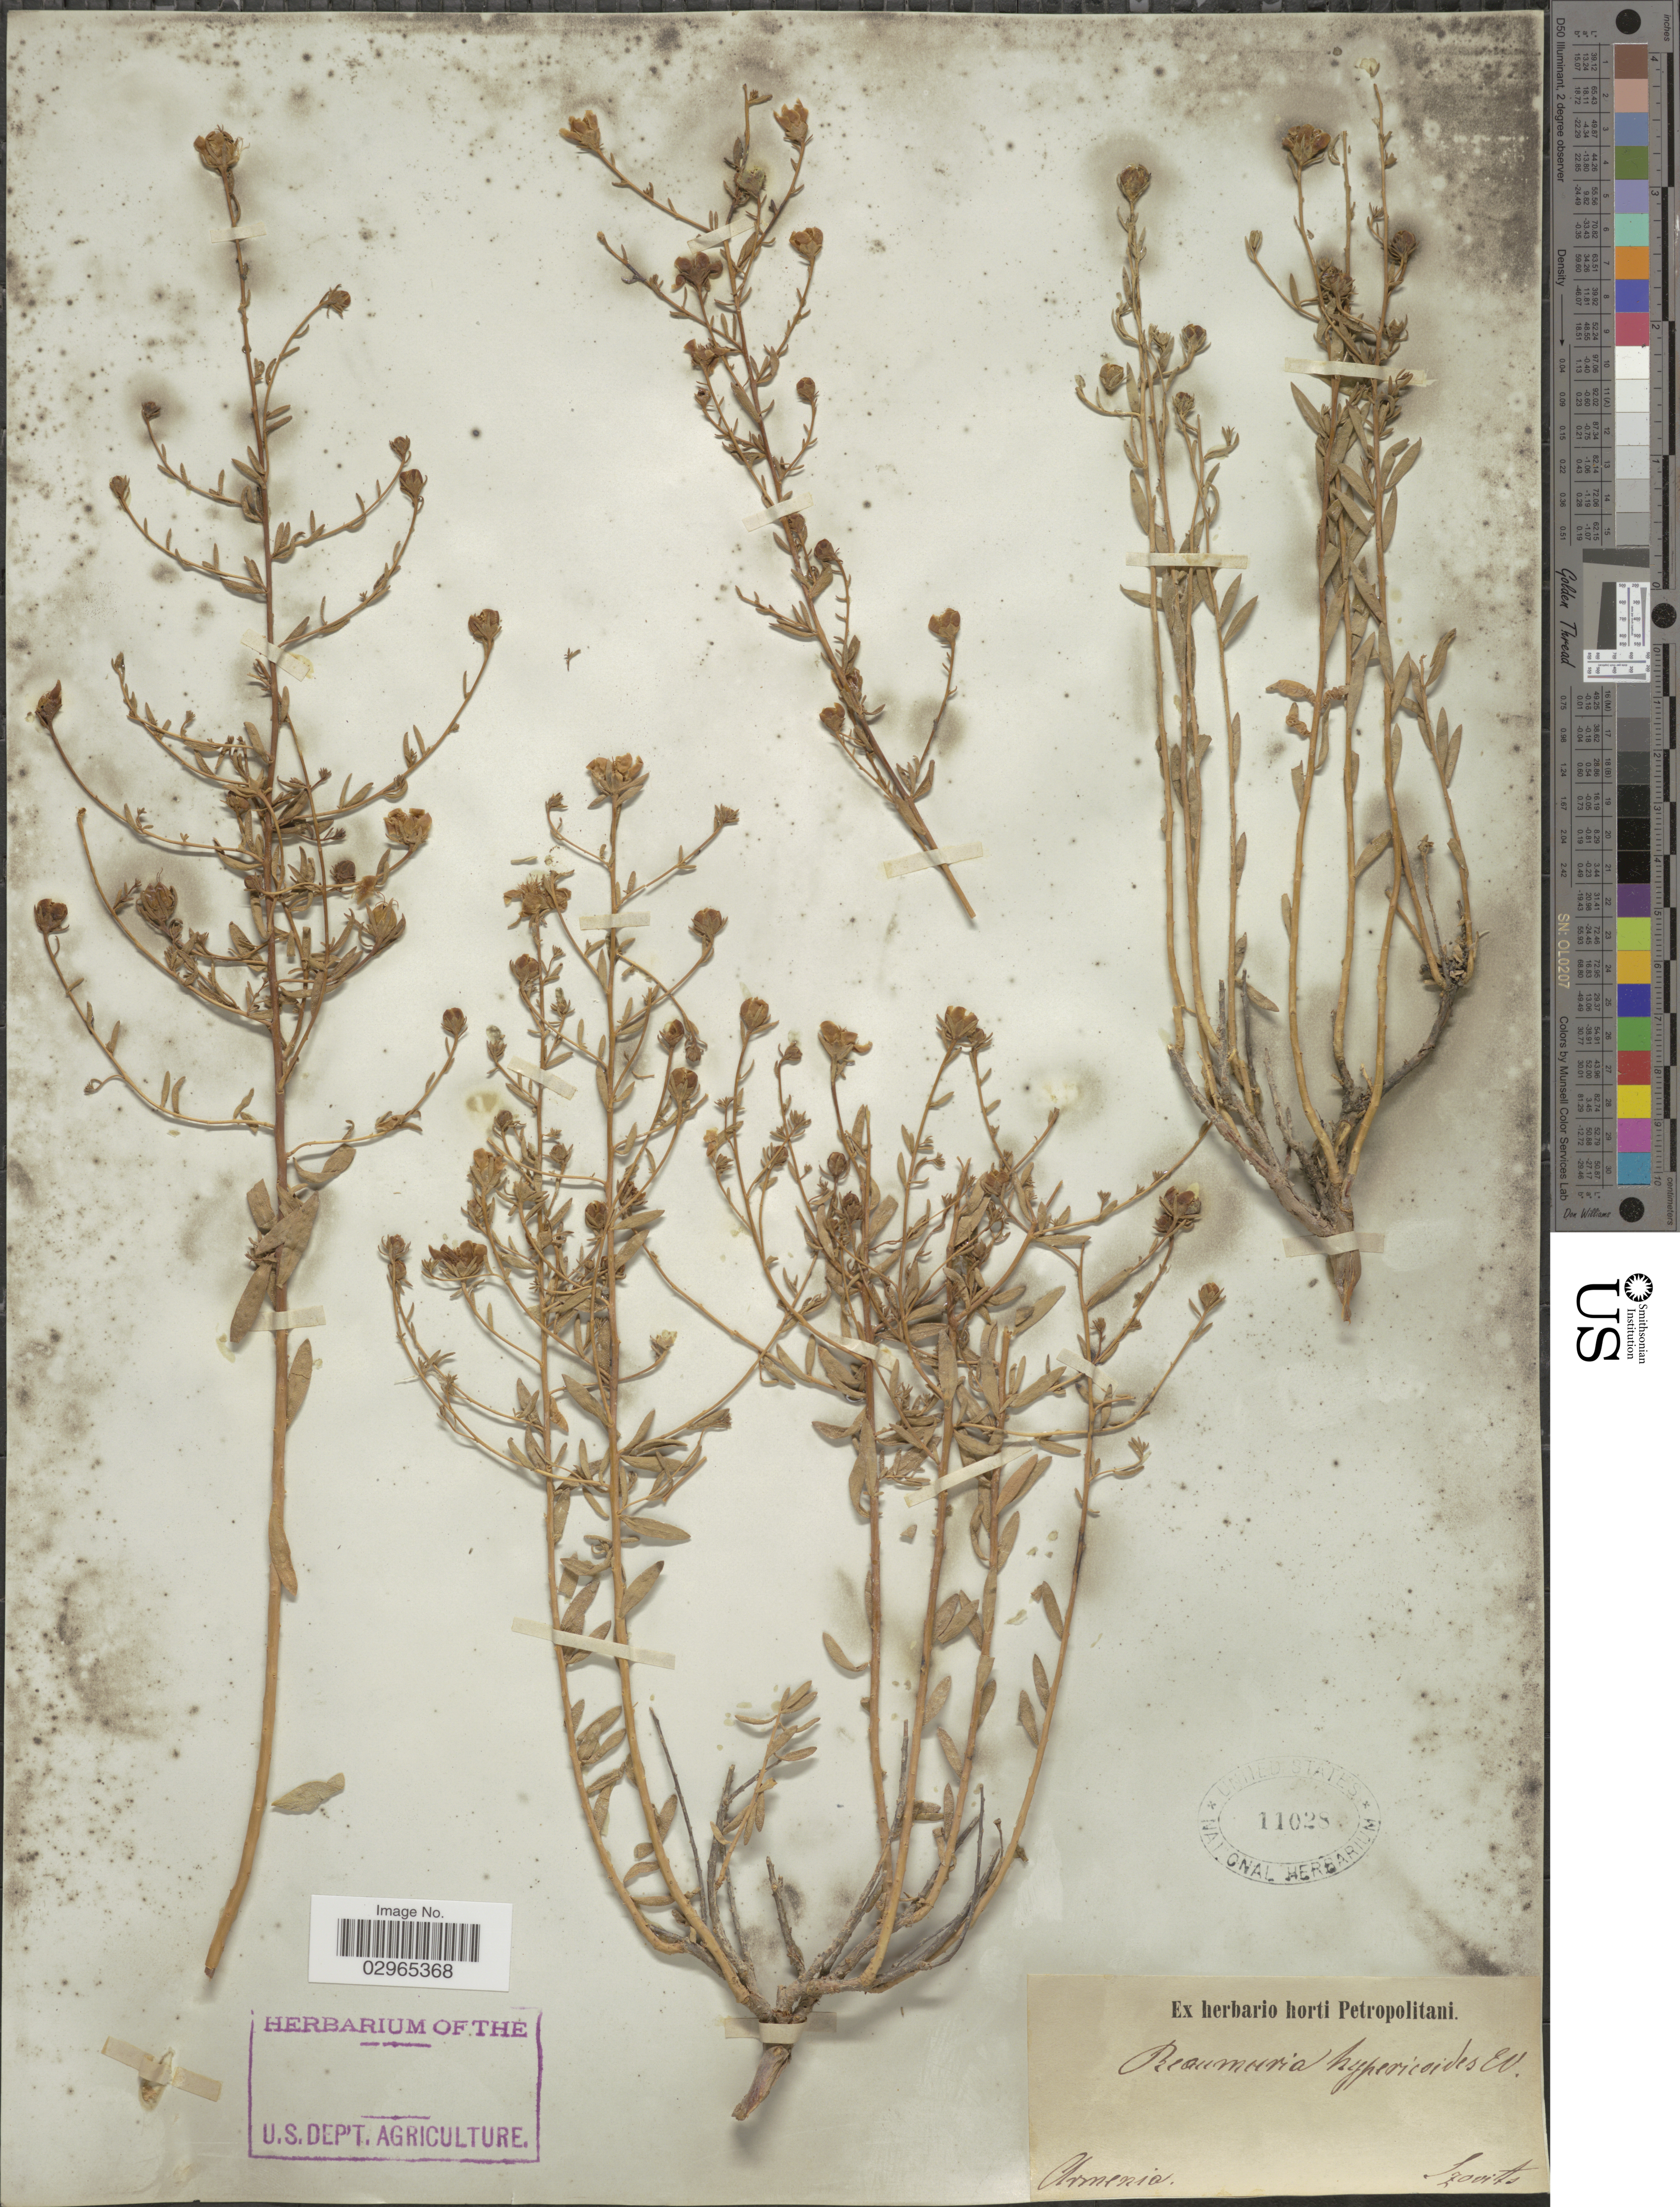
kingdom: Plantae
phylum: Tracheophyta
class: Magnoliopsida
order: Caryophyllales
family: Tamaricaceae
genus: Reaumuria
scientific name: Reaumuria hypericoides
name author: Willd.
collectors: Szovits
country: Armenia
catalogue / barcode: US 11028